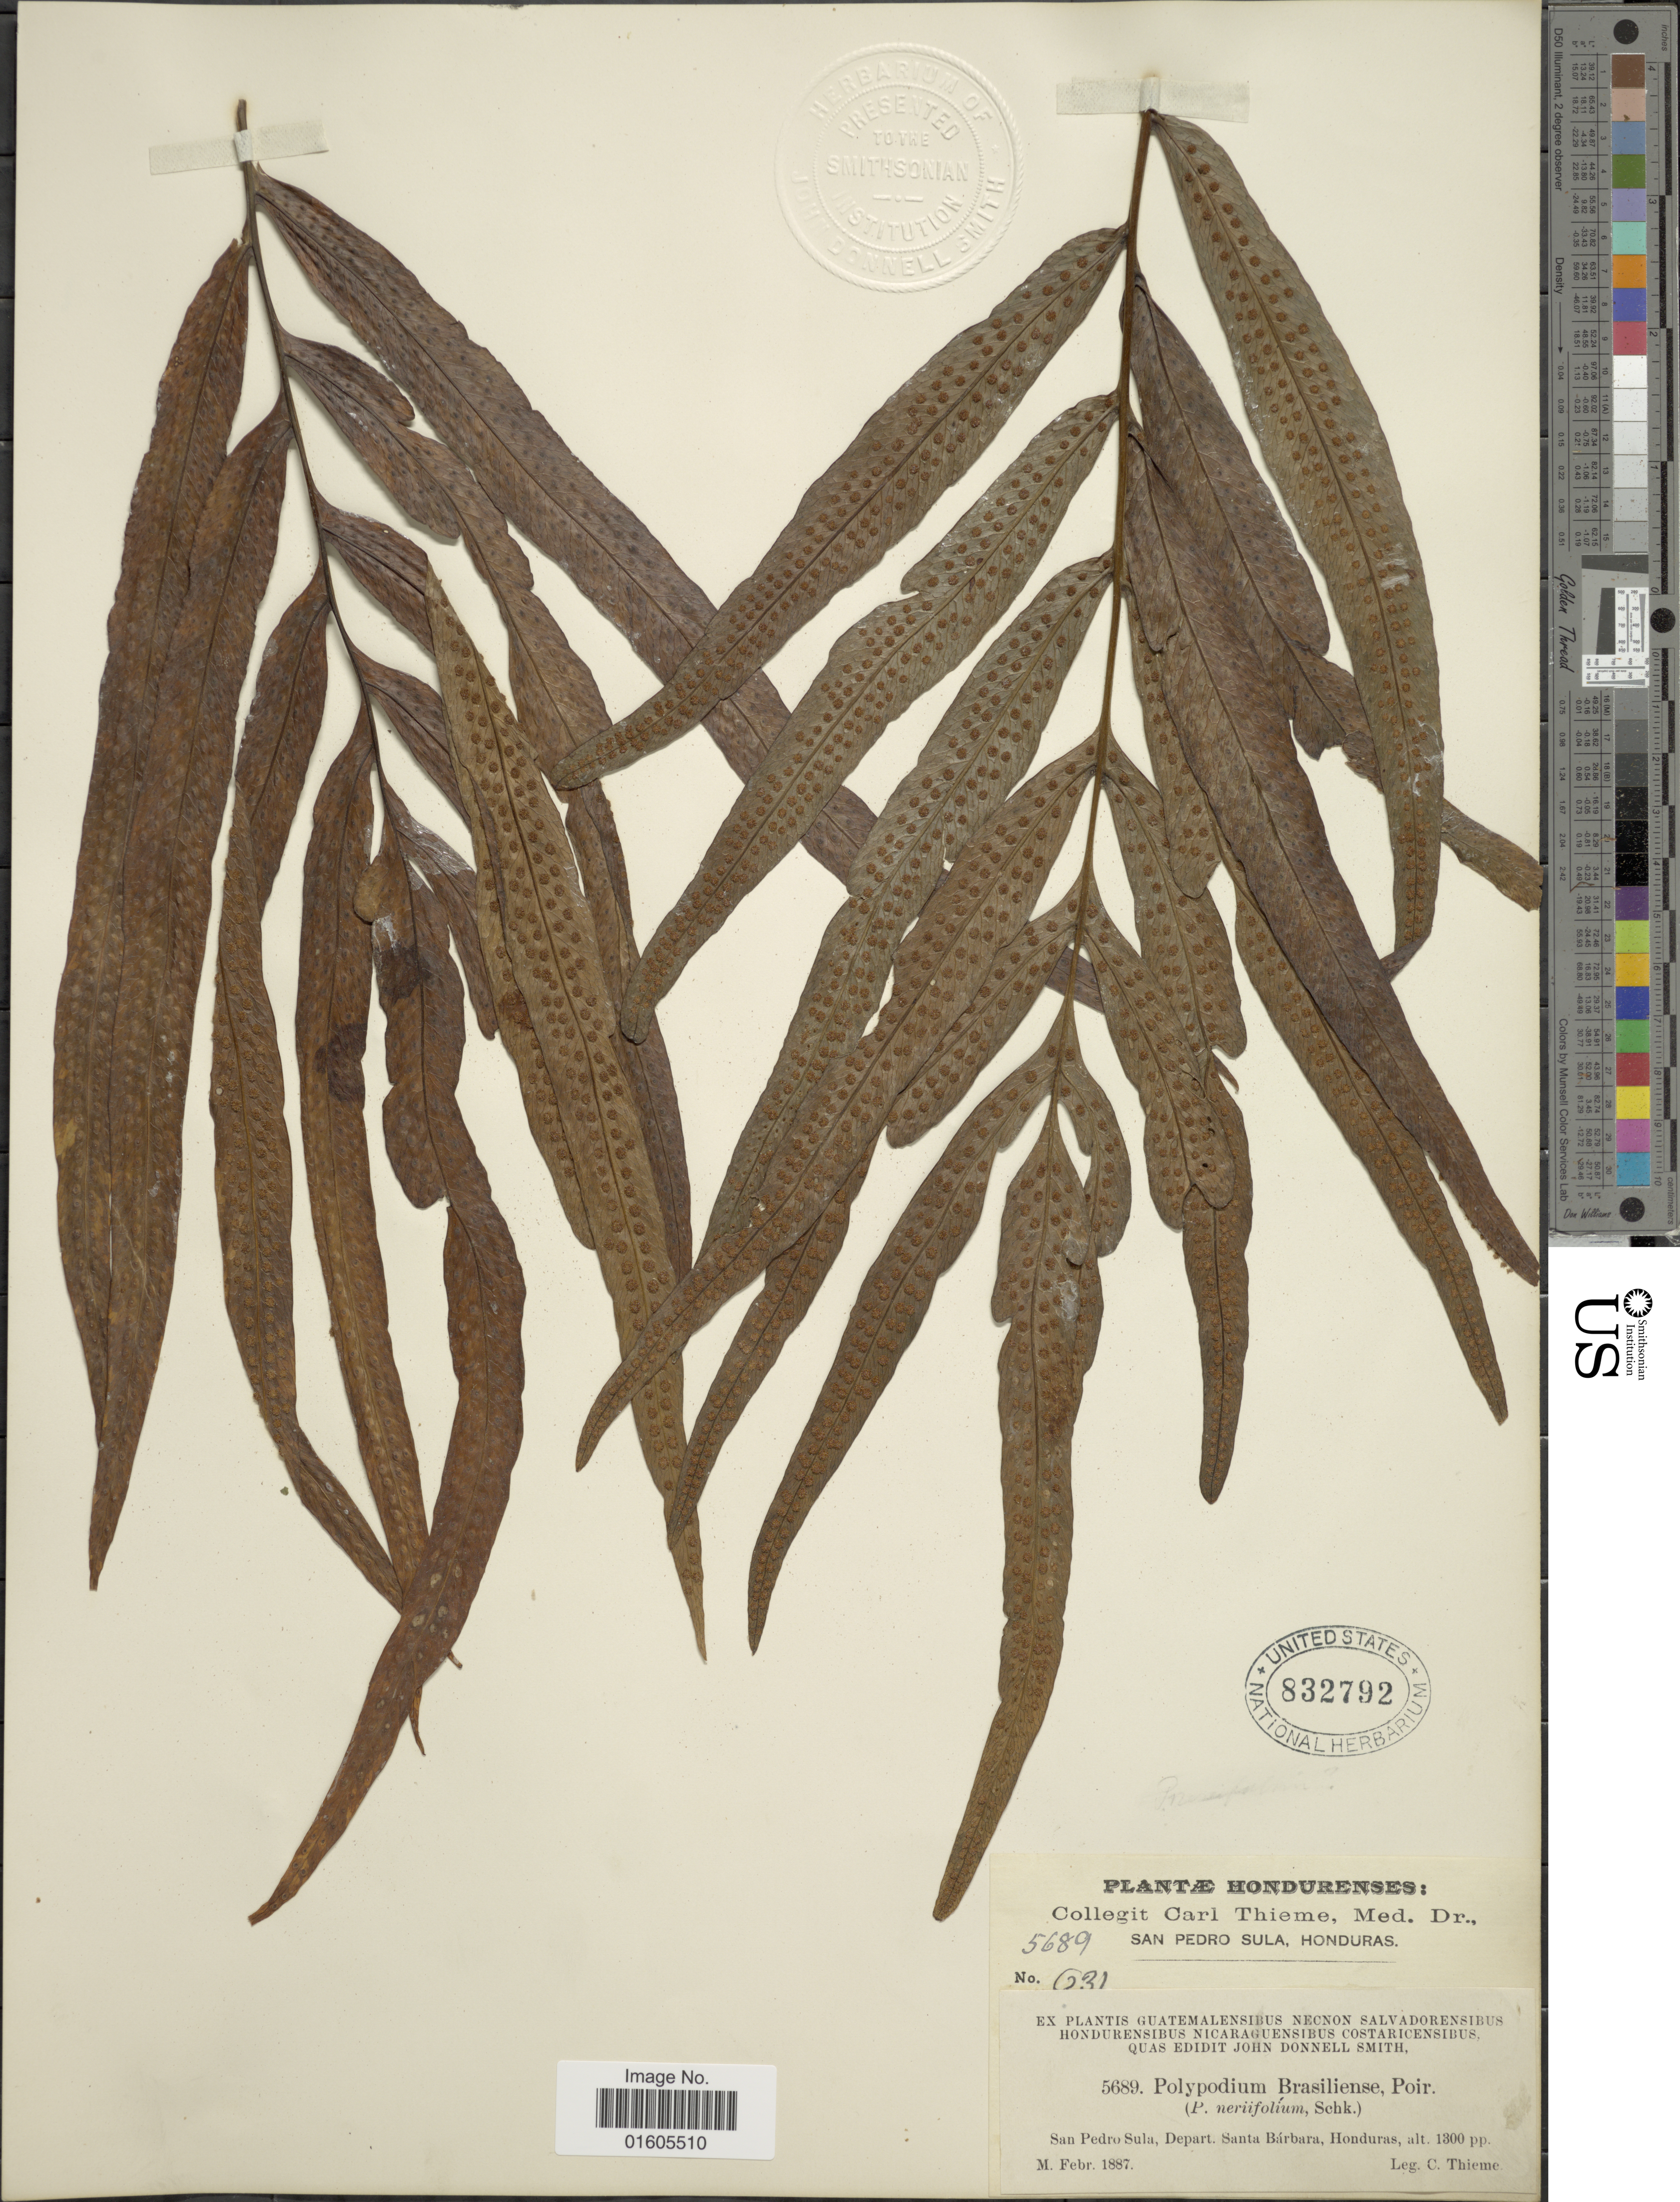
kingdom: Plantae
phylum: Tracheophyta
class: Polypodiopsida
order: Polypodiales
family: Polypodiaceae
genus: Serpocaulon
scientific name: Serpocaulon triseriale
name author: (Sw.) A.R. Sm.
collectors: C. Thieme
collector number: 5689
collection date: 1887-02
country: Honduras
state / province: Santa Bárbara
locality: San pedro Sula, Depart Santa Bárbara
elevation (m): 396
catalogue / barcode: US 246603